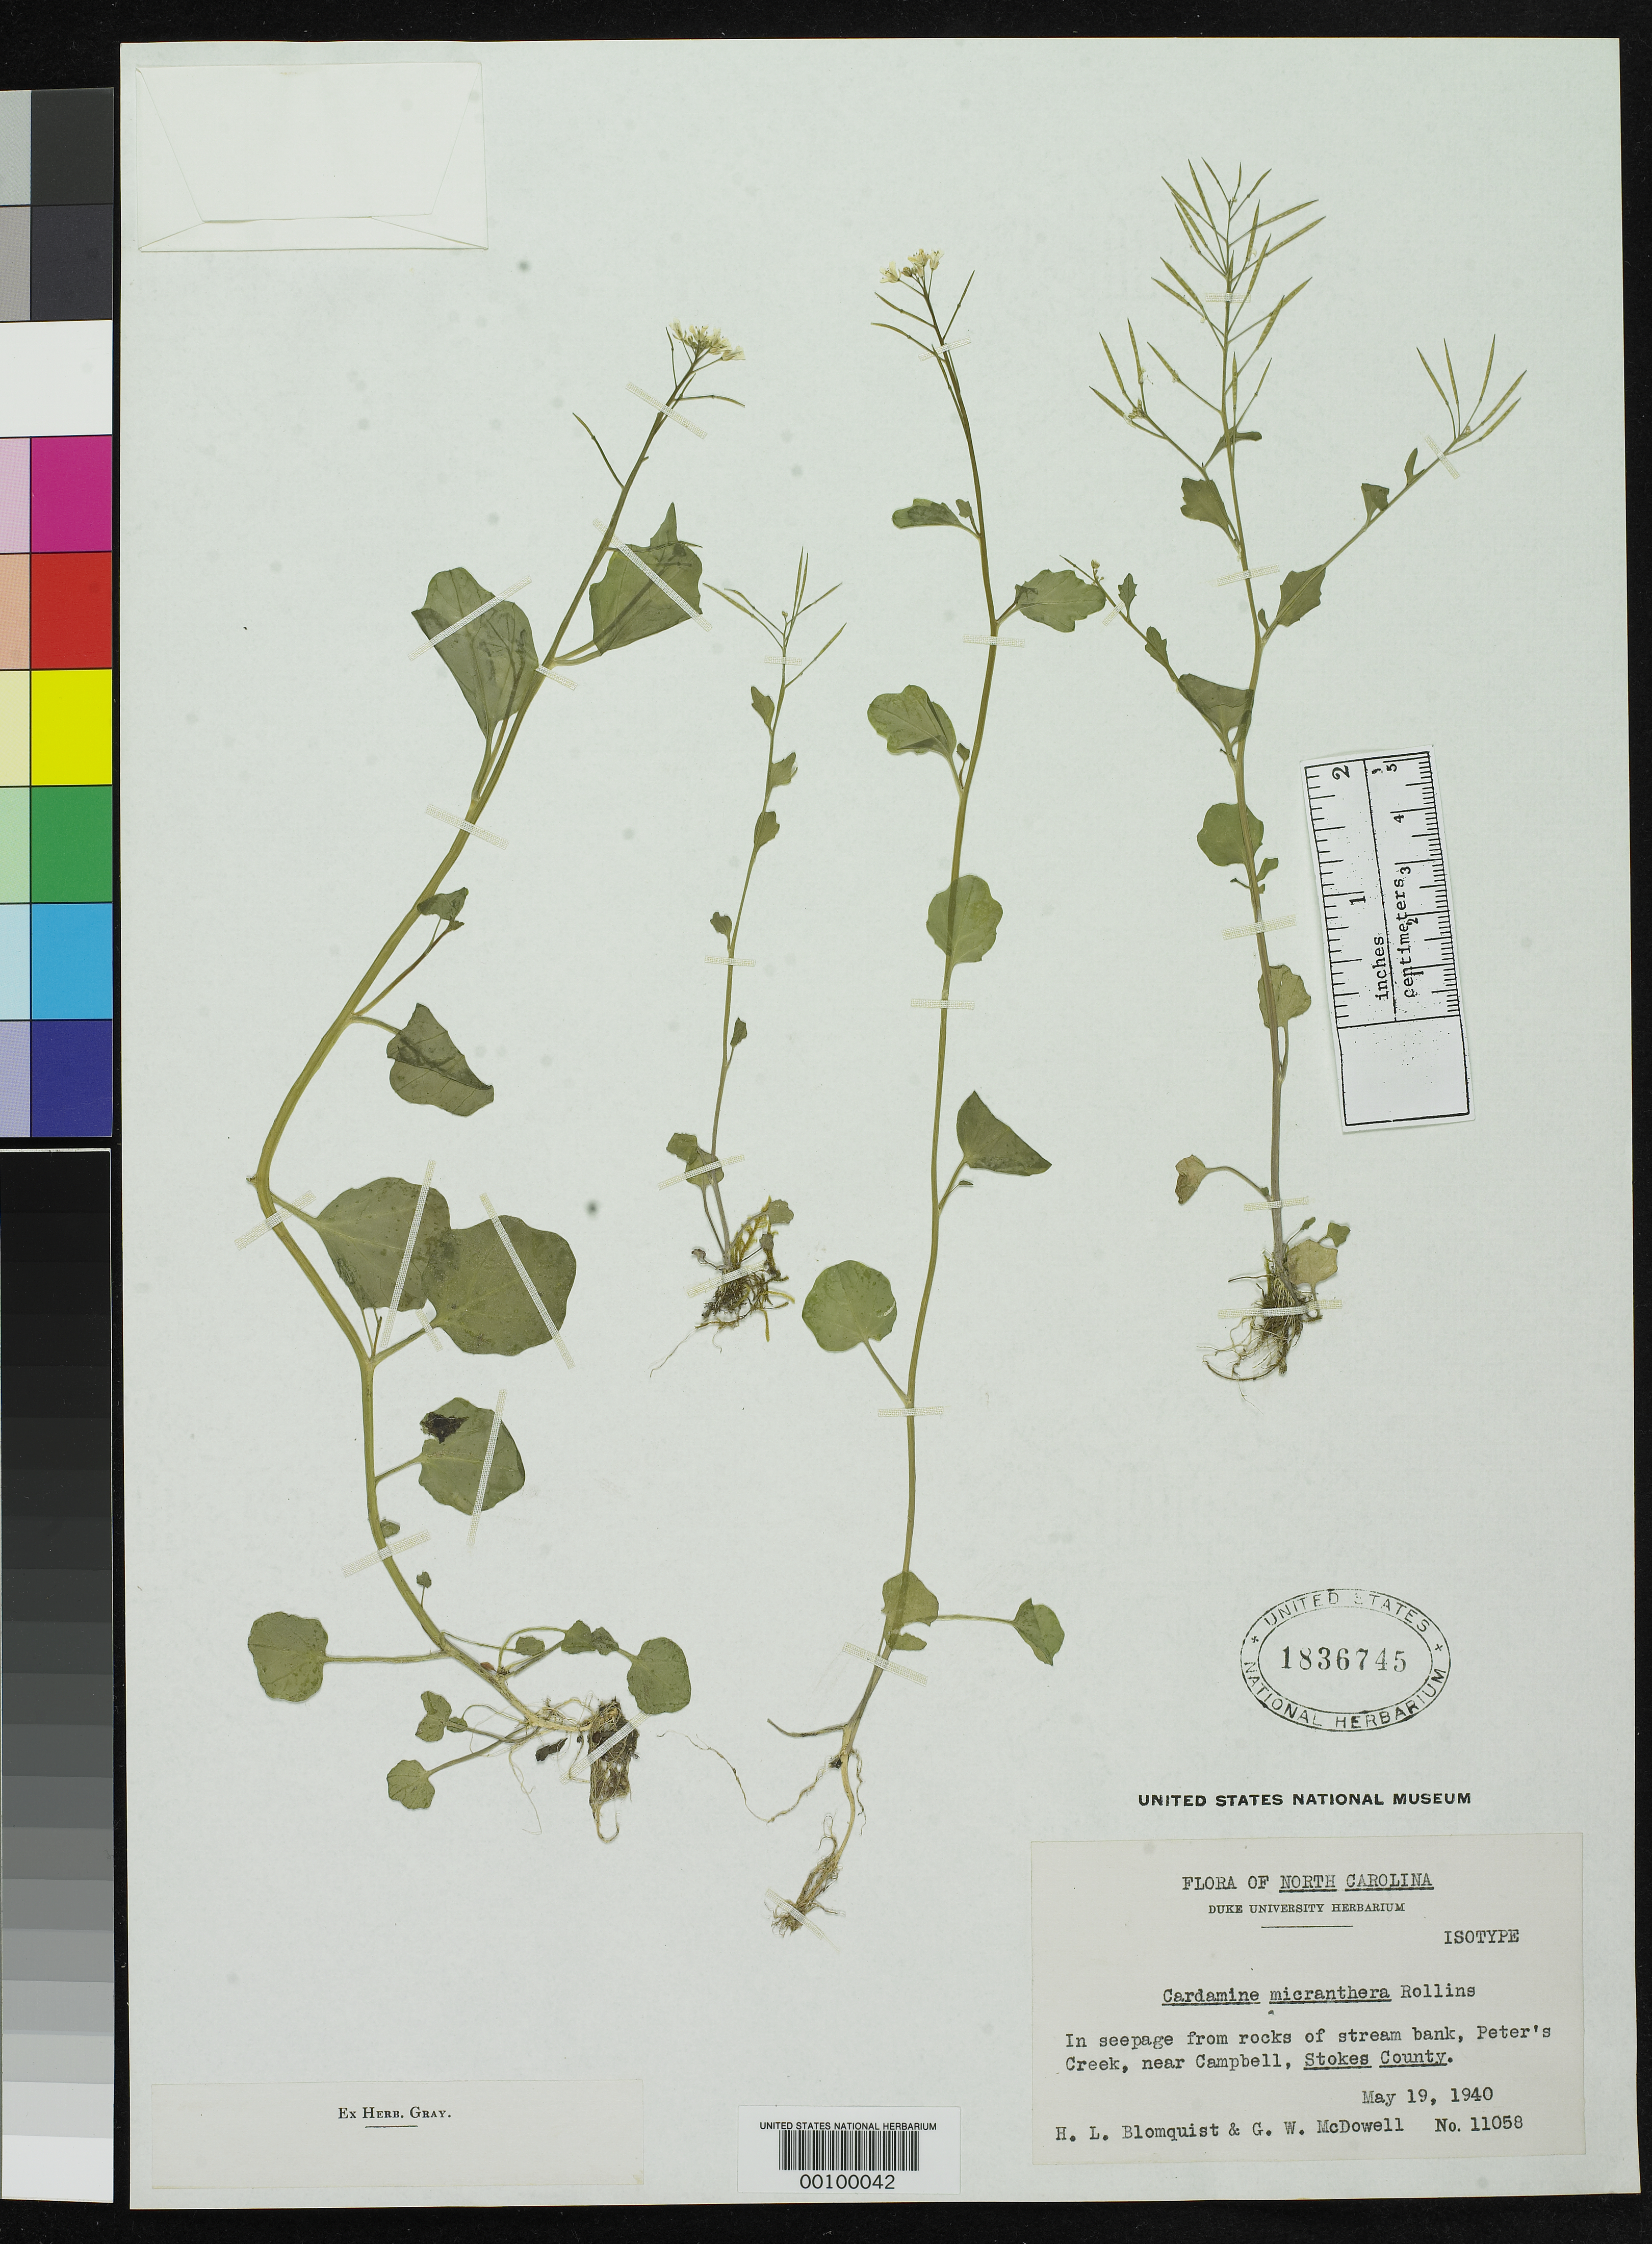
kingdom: Plantae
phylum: Tracheophyta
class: Magnoliopsida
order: Brassicales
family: Brassicaceae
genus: Cardamine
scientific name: Cardamine micranthera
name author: Rollins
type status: Isotype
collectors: H. Blomquist & G. McDowell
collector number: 11058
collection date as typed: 19 May 1940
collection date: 1940-05-19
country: United States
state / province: North Carolina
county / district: Stokes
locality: Peter's Creek, near Campbell.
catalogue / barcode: US 1836745